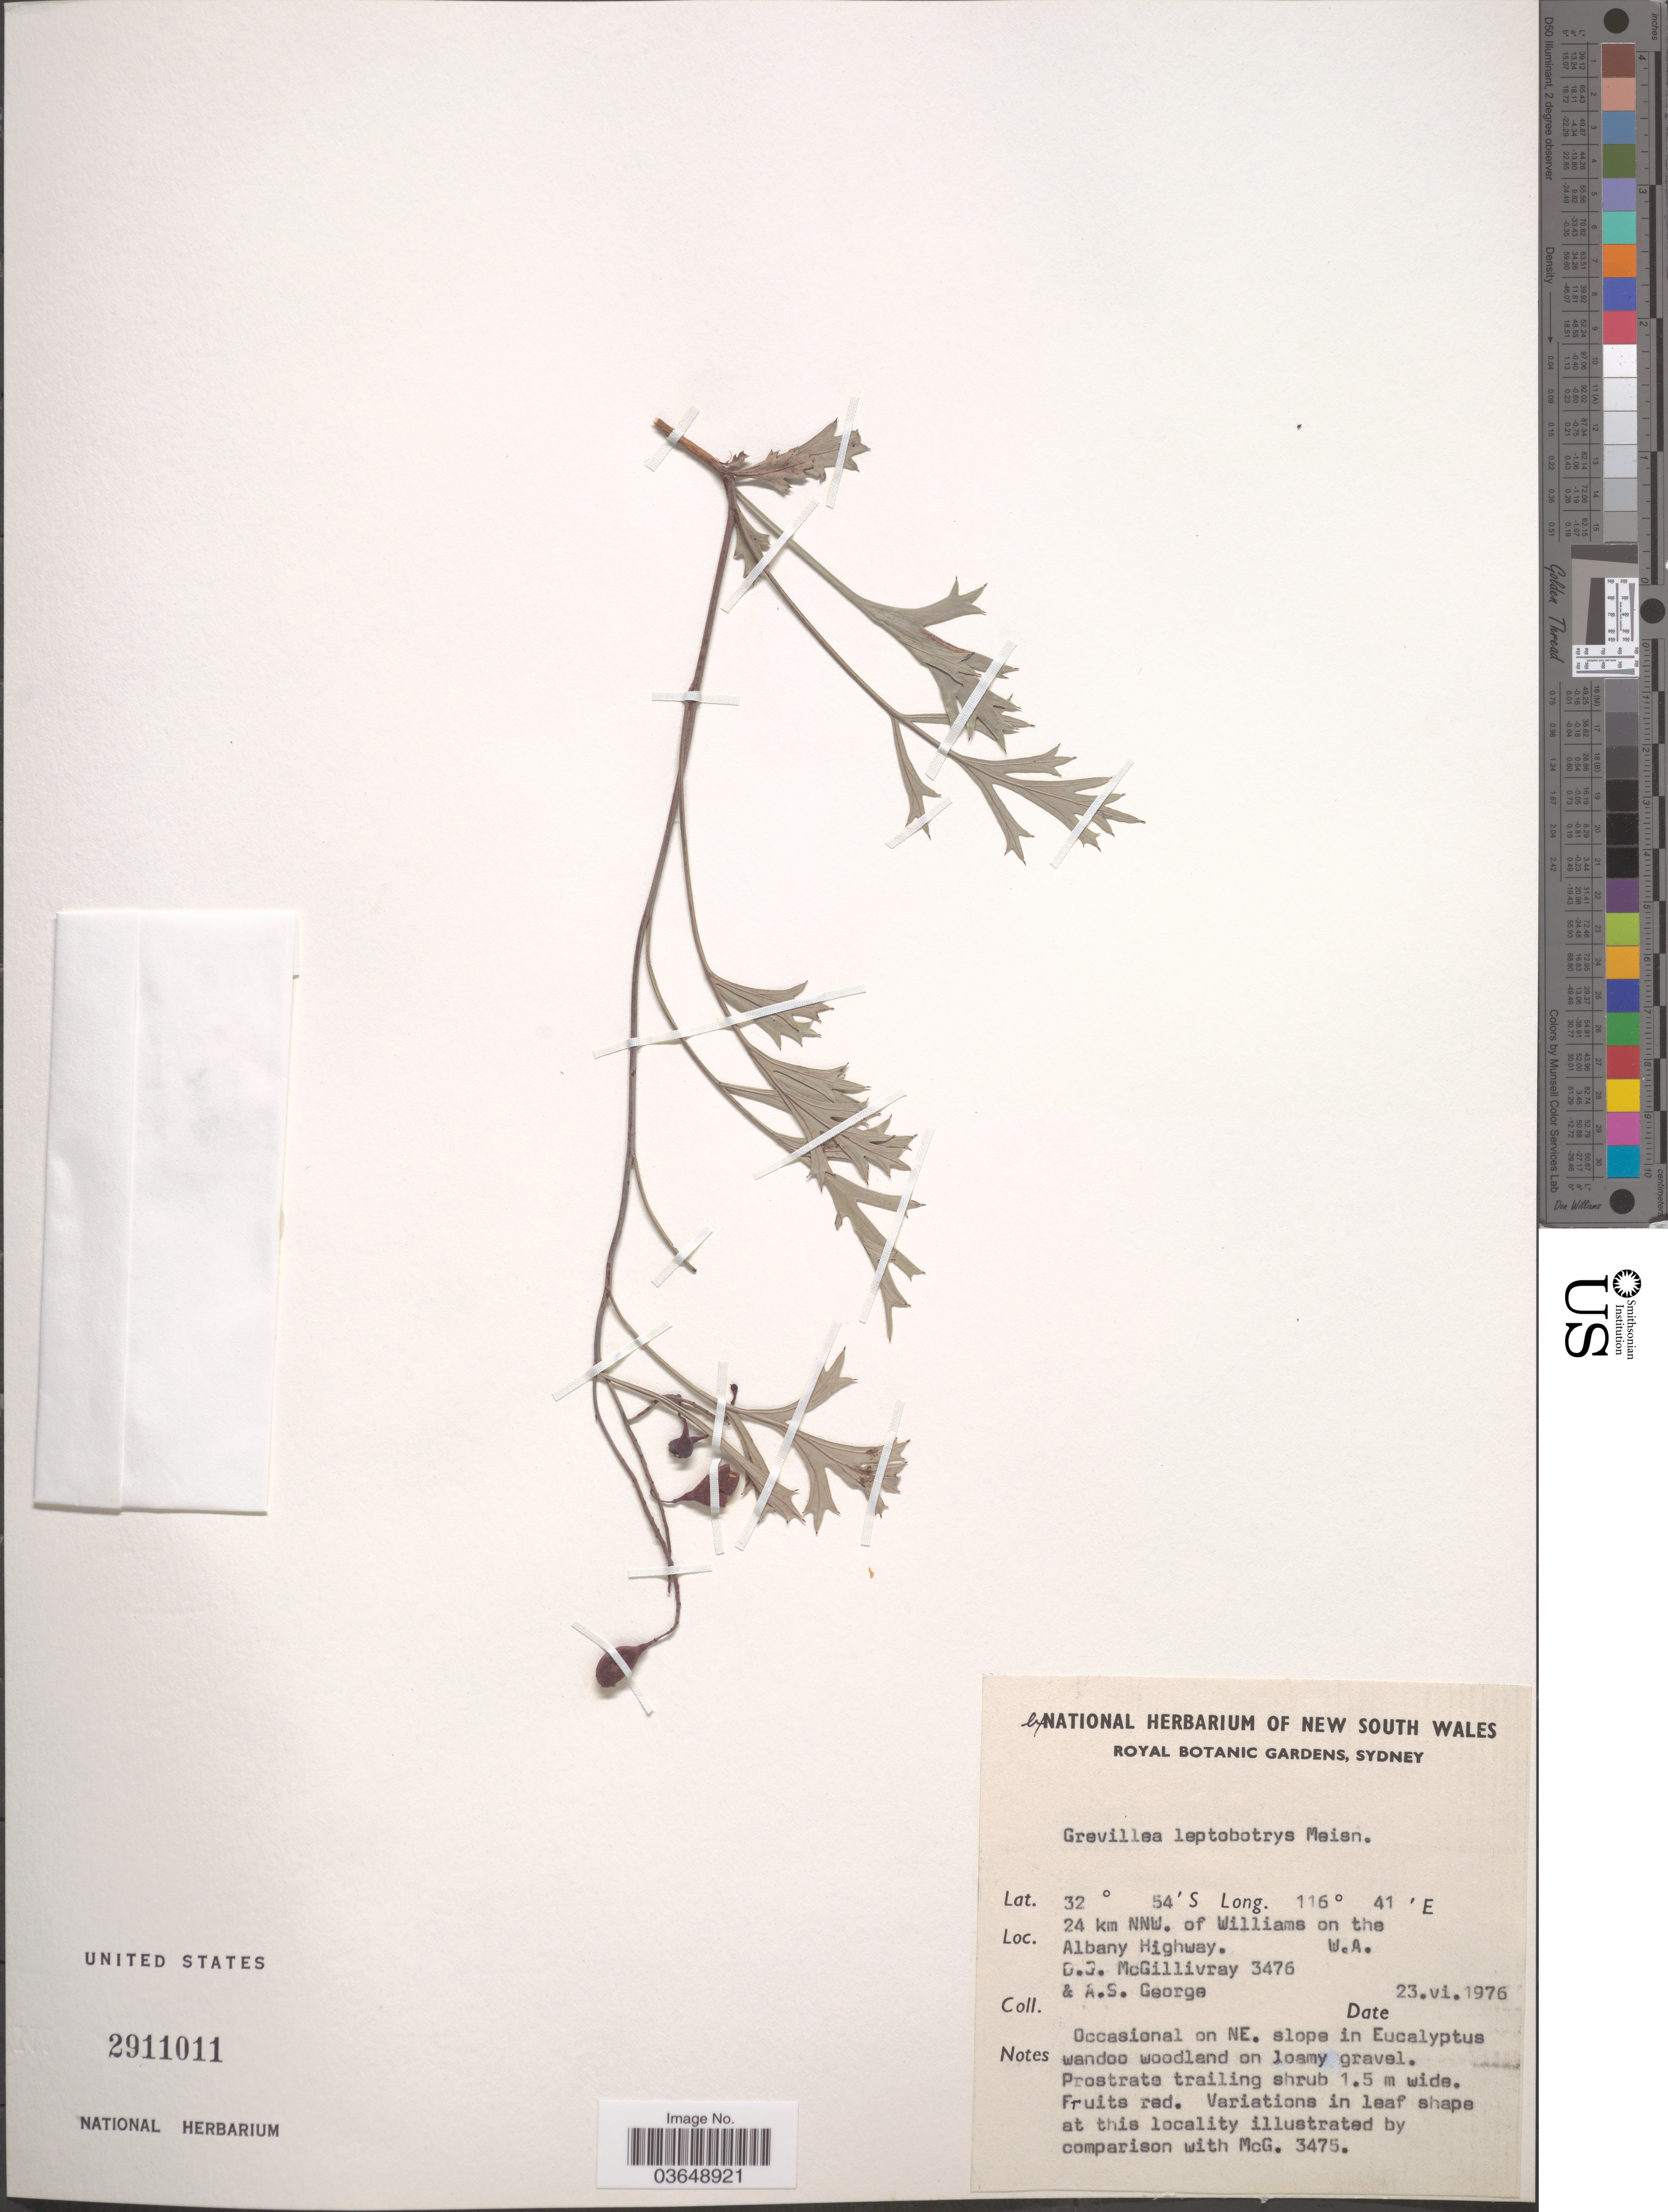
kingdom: Plantae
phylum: Tracheophyta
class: Magnoliopsida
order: Proteales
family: Proteaceae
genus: Grevillea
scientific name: Grevillea leptobotrys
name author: Meisn.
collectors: D. J. McGillivray & A. S. George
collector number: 3476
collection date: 1976-06-23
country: Australia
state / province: Western Australia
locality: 24 km NNW. of Williams on the Albany Highway. W. A.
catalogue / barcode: US 2911011